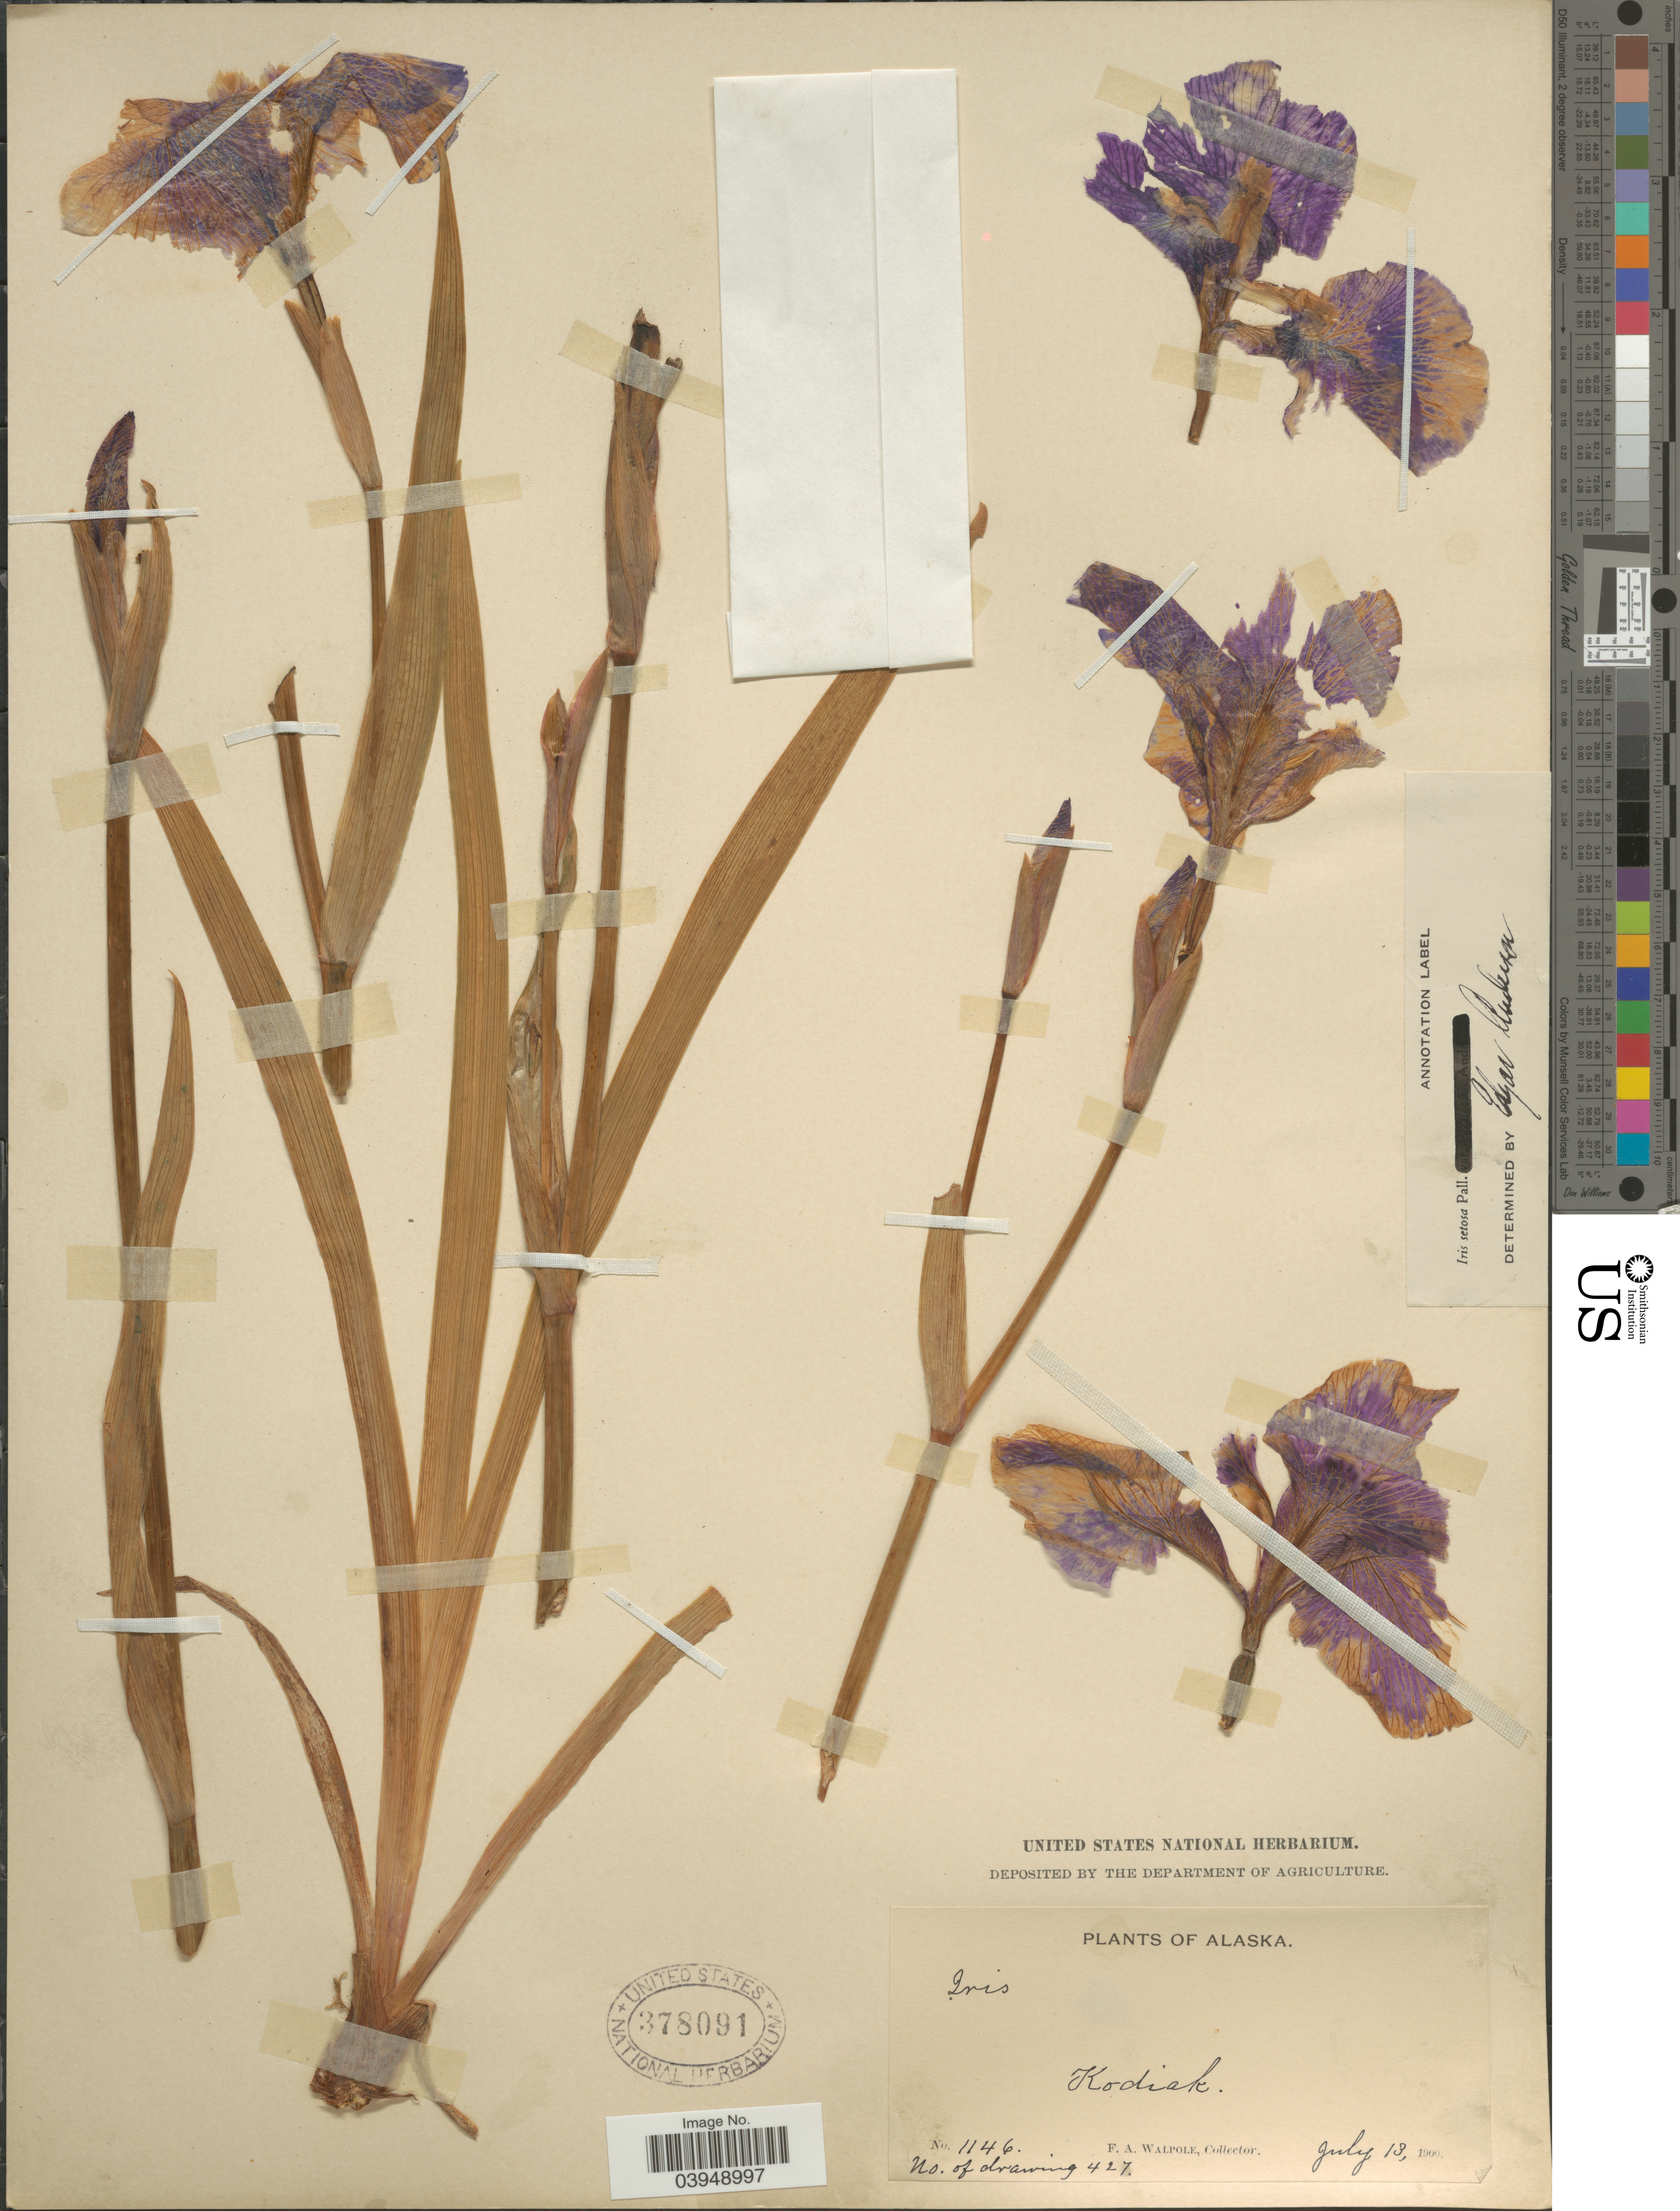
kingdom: Plantae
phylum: Tracheophyta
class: Liliopsida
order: Asparagales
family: Iridaceae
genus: Iris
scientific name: Iris setosa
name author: Pall. ex Link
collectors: F. Walpole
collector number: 1146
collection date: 1900-07-13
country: United States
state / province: Alaska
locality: Kodiak.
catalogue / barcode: US 378091